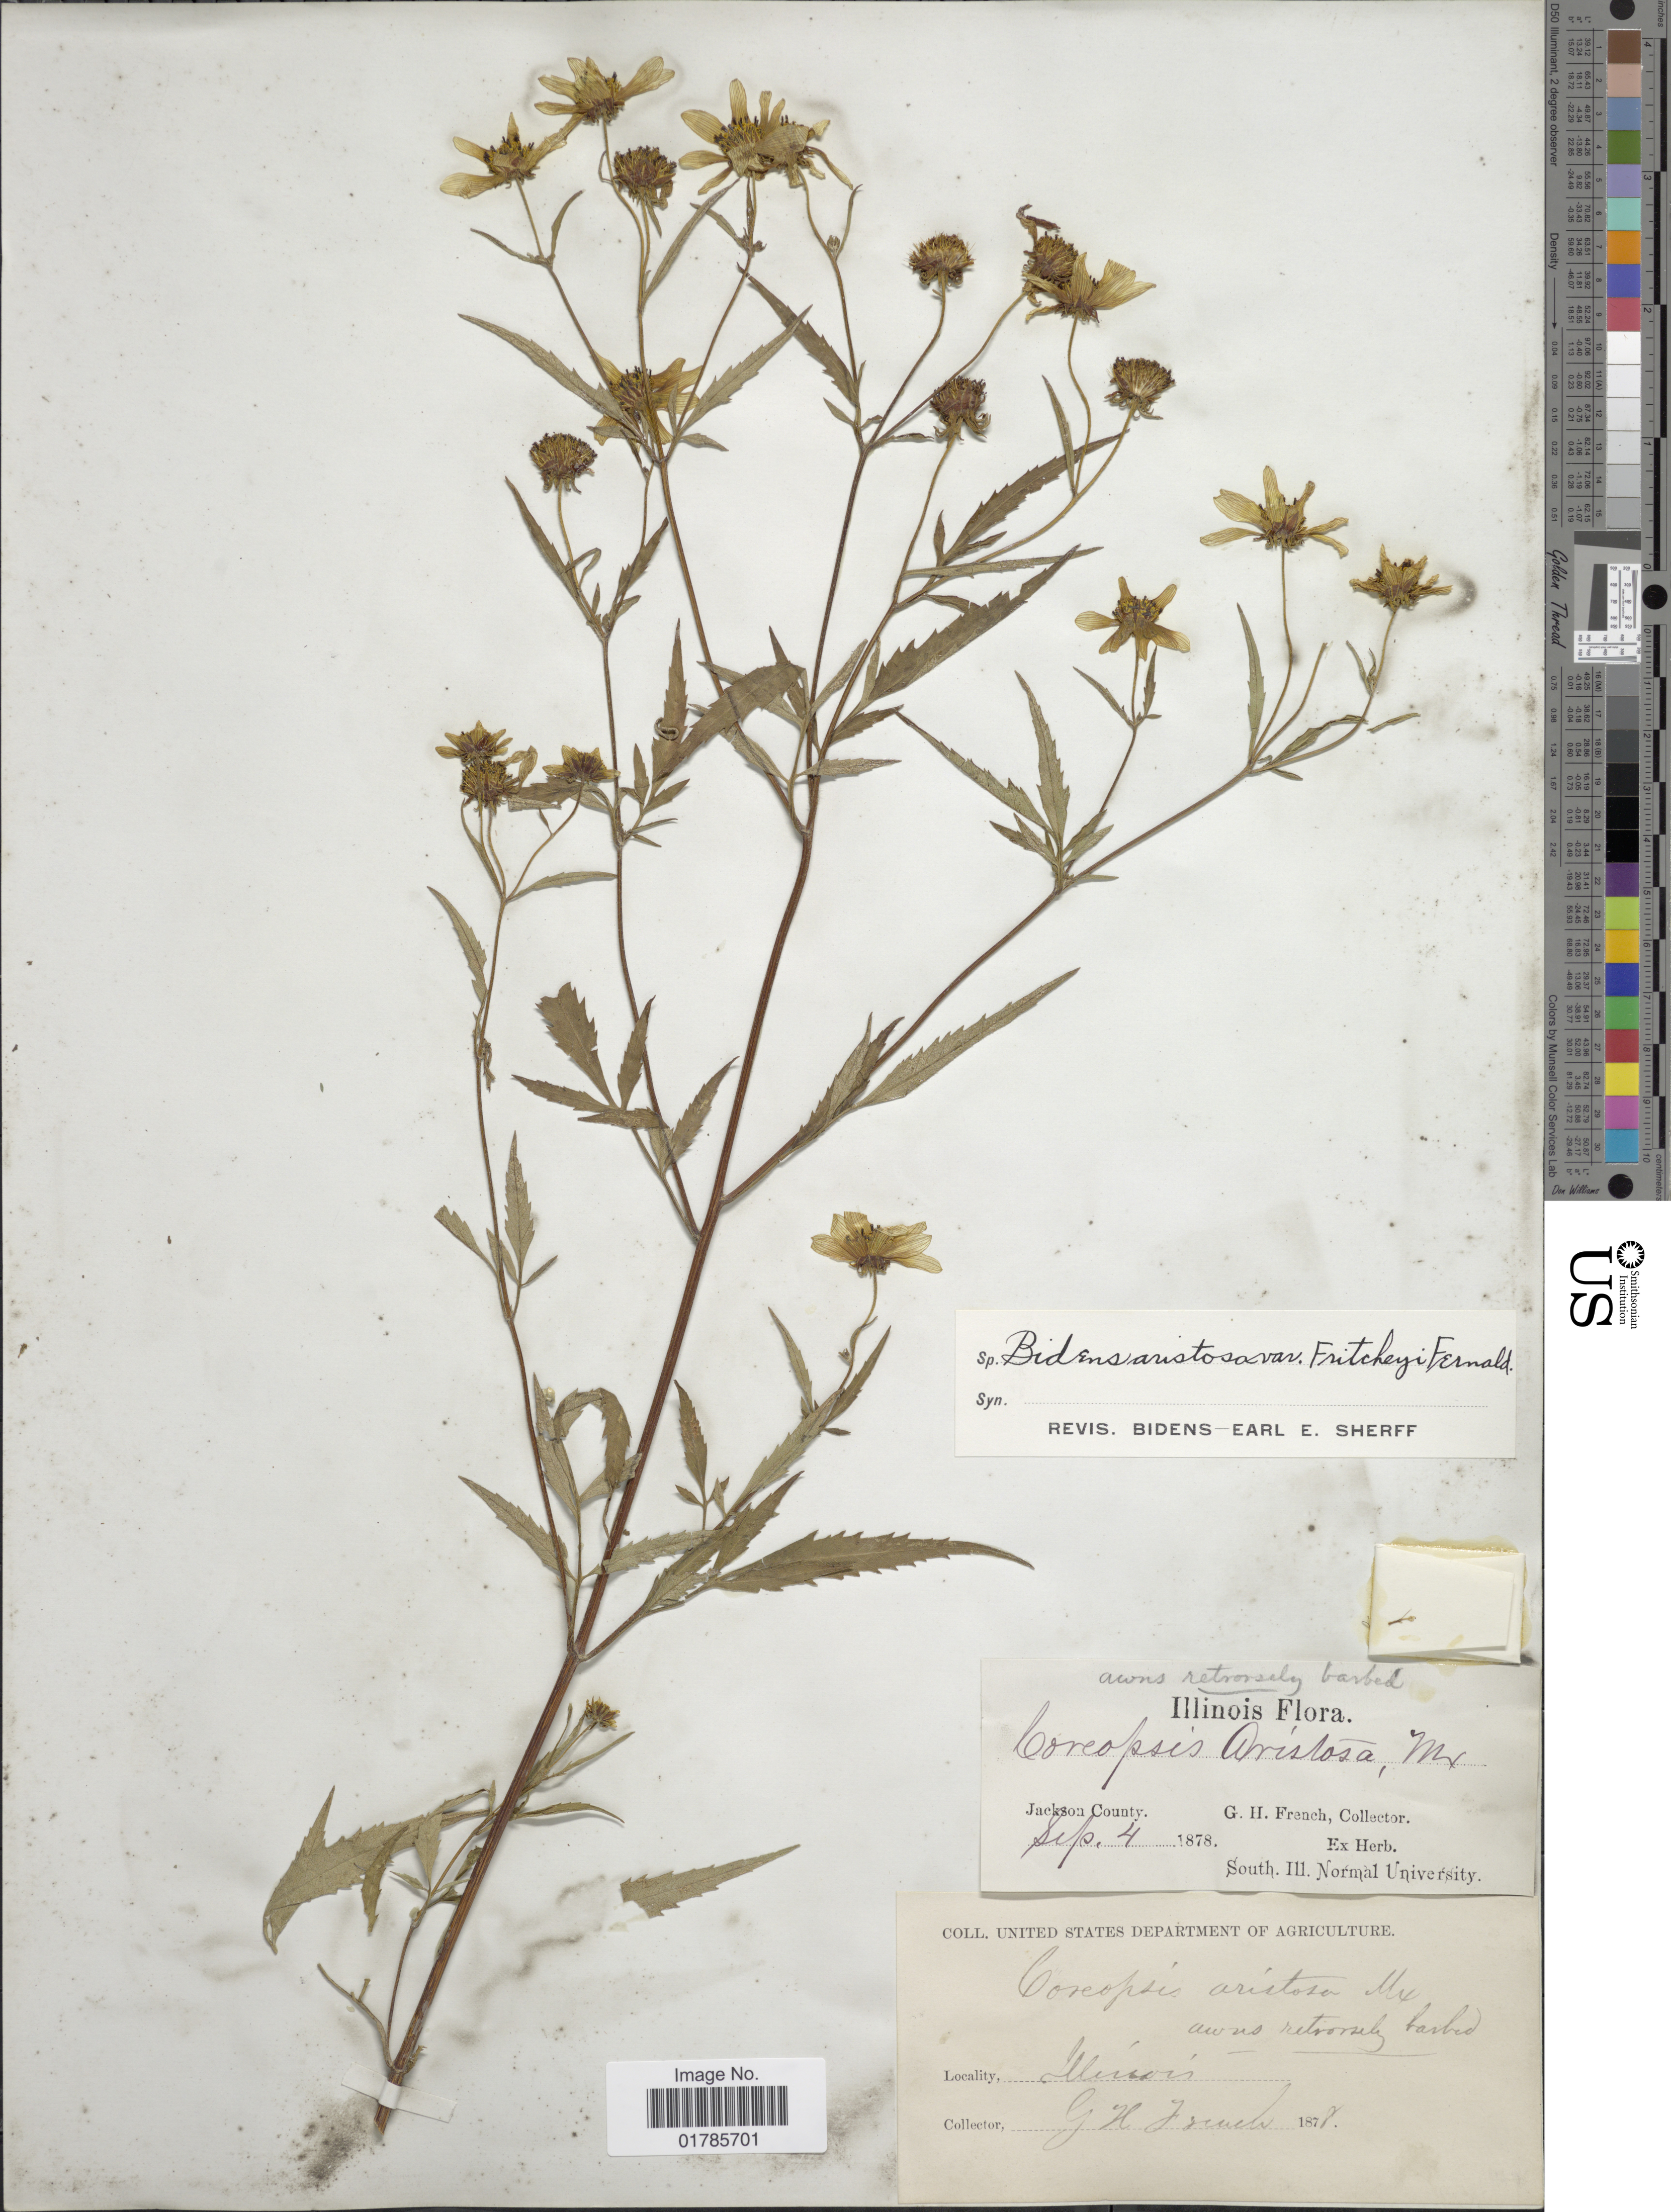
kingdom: Plantae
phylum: Tracheophyta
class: Magnoliopsida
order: Asterales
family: Asteraceae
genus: Bidens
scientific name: Bidens aristosa var. fritcheyi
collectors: G. H. French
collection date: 1878-09-04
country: United States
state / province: Illinois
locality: Jackson County